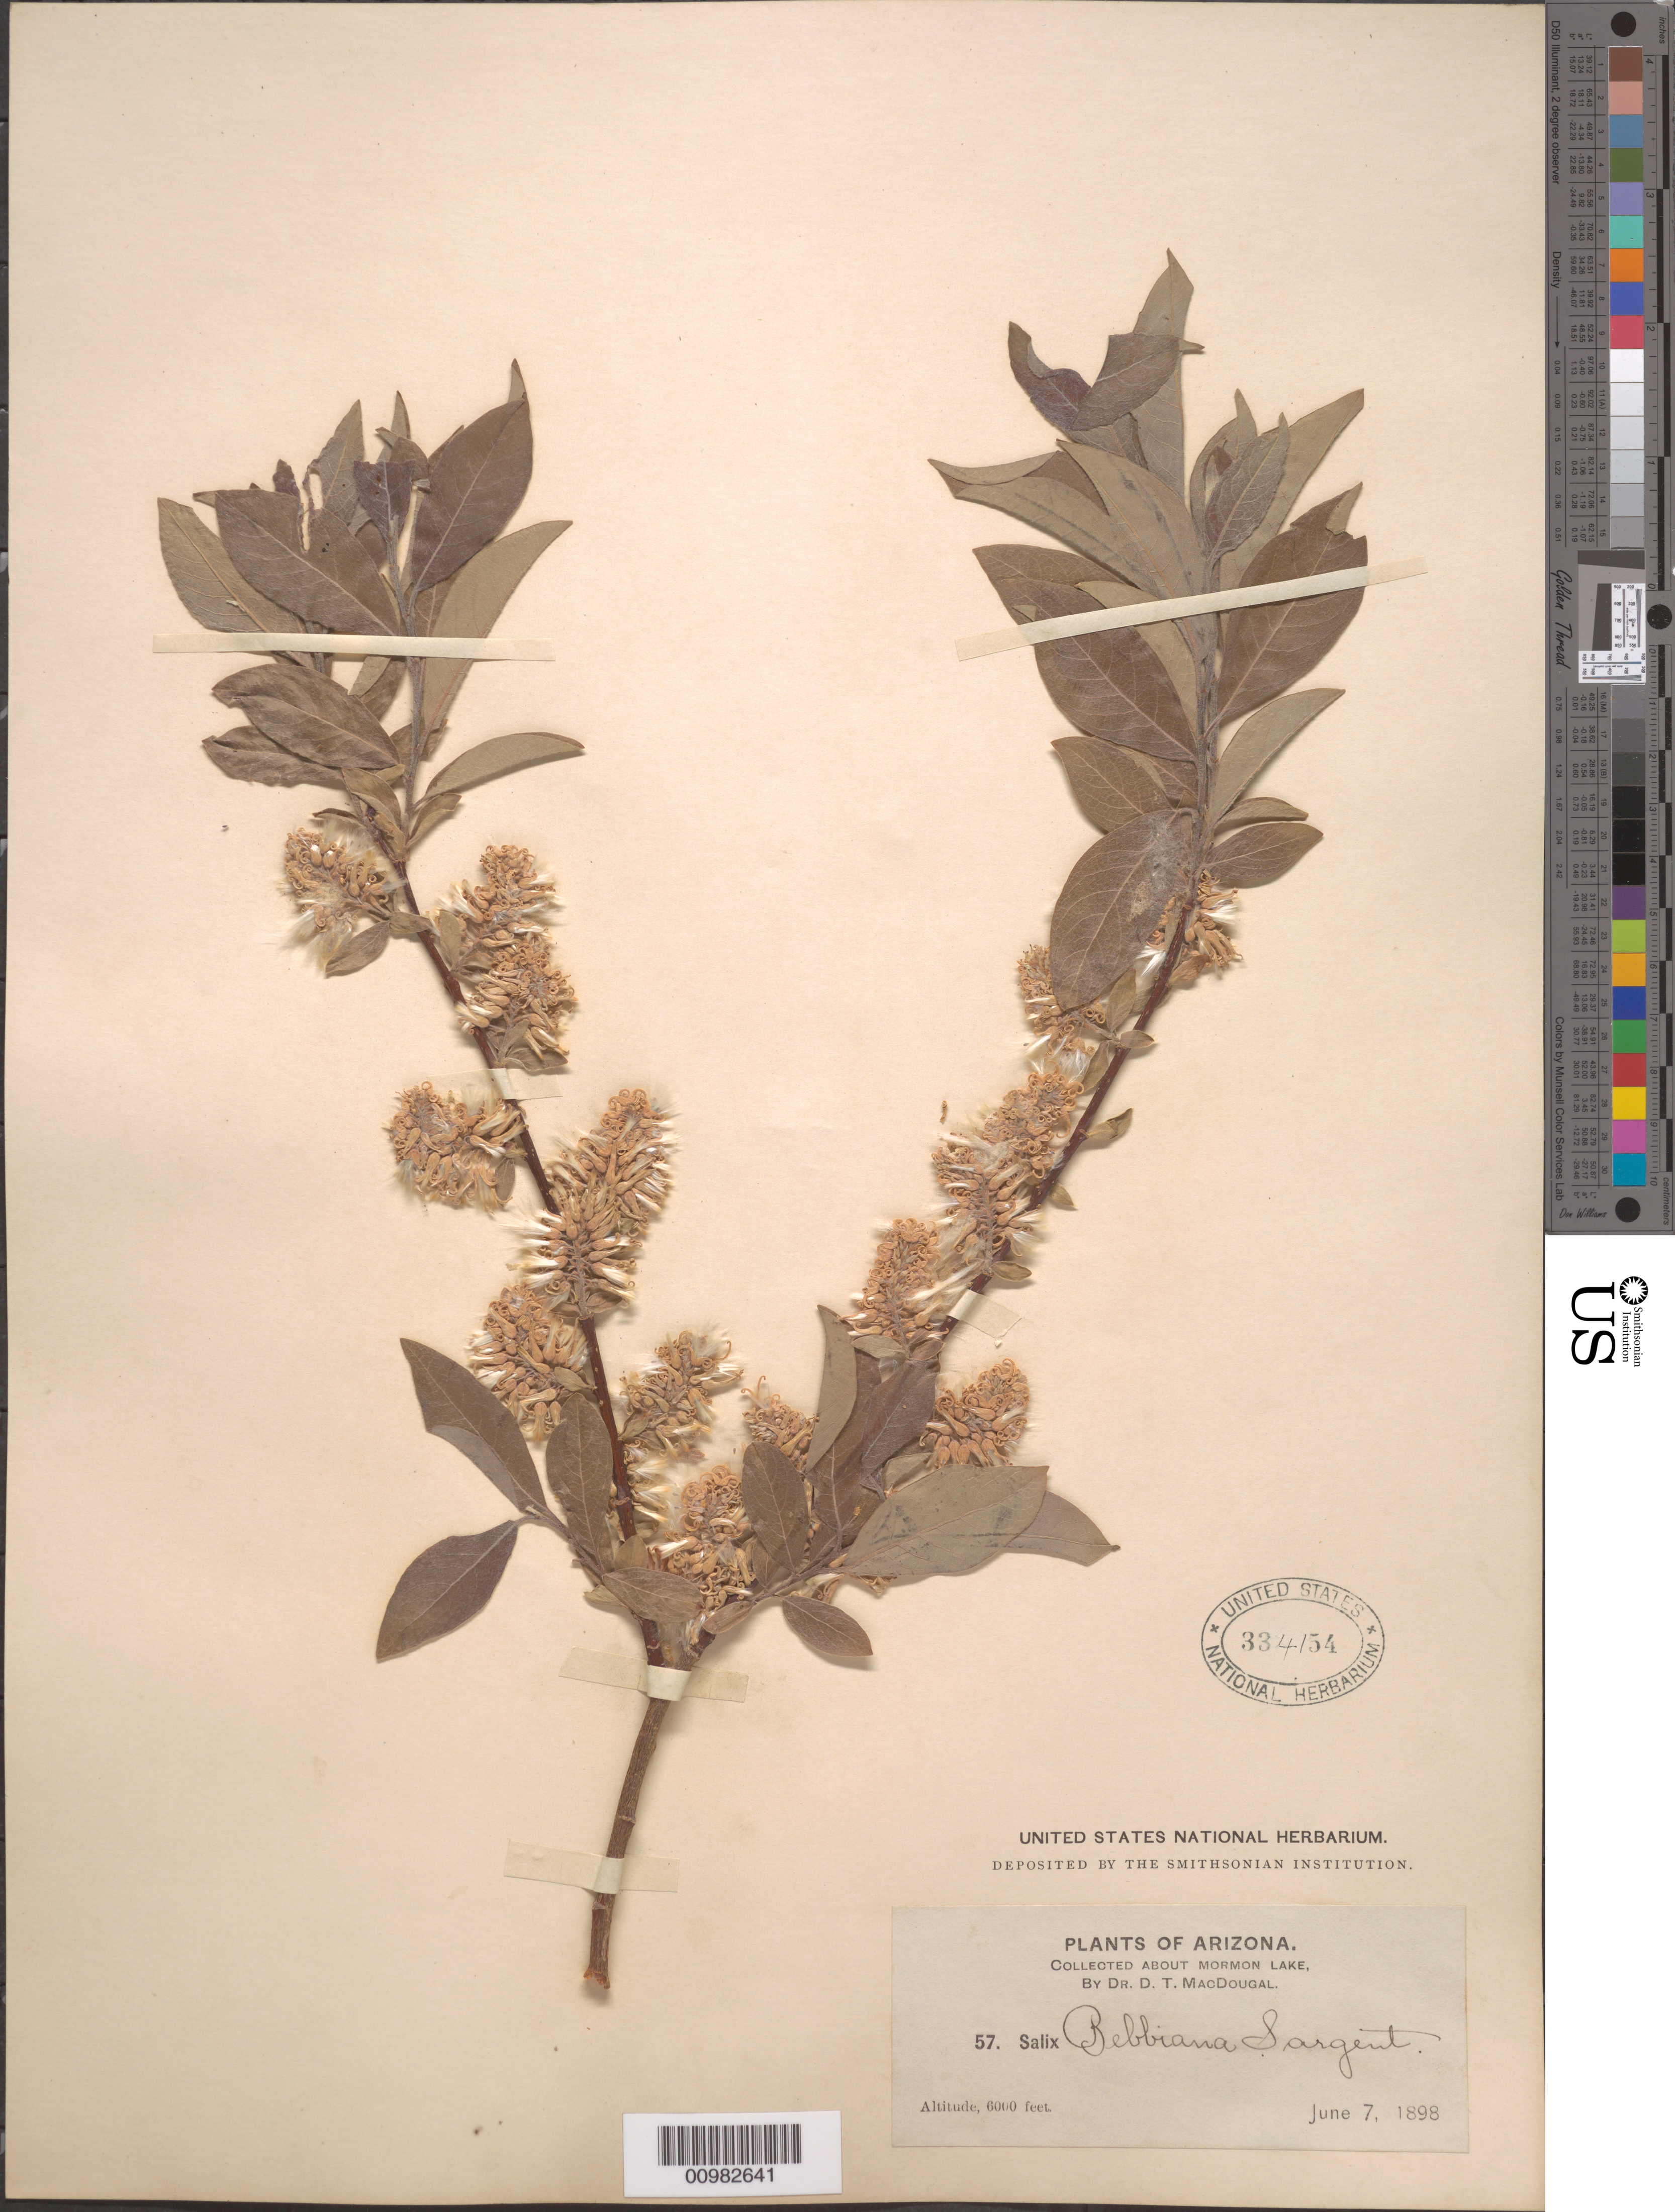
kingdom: Plantae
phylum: Tracheophyta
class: Magnoliopsida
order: Malpighiales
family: Salicaceae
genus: Salix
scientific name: Salix bebbiana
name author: Sarg.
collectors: D. T. MacDougal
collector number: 57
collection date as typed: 07 Jun 1898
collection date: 1898-06-07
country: United States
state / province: Arizona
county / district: Coconino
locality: Mormon Lake.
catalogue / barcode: US 334154